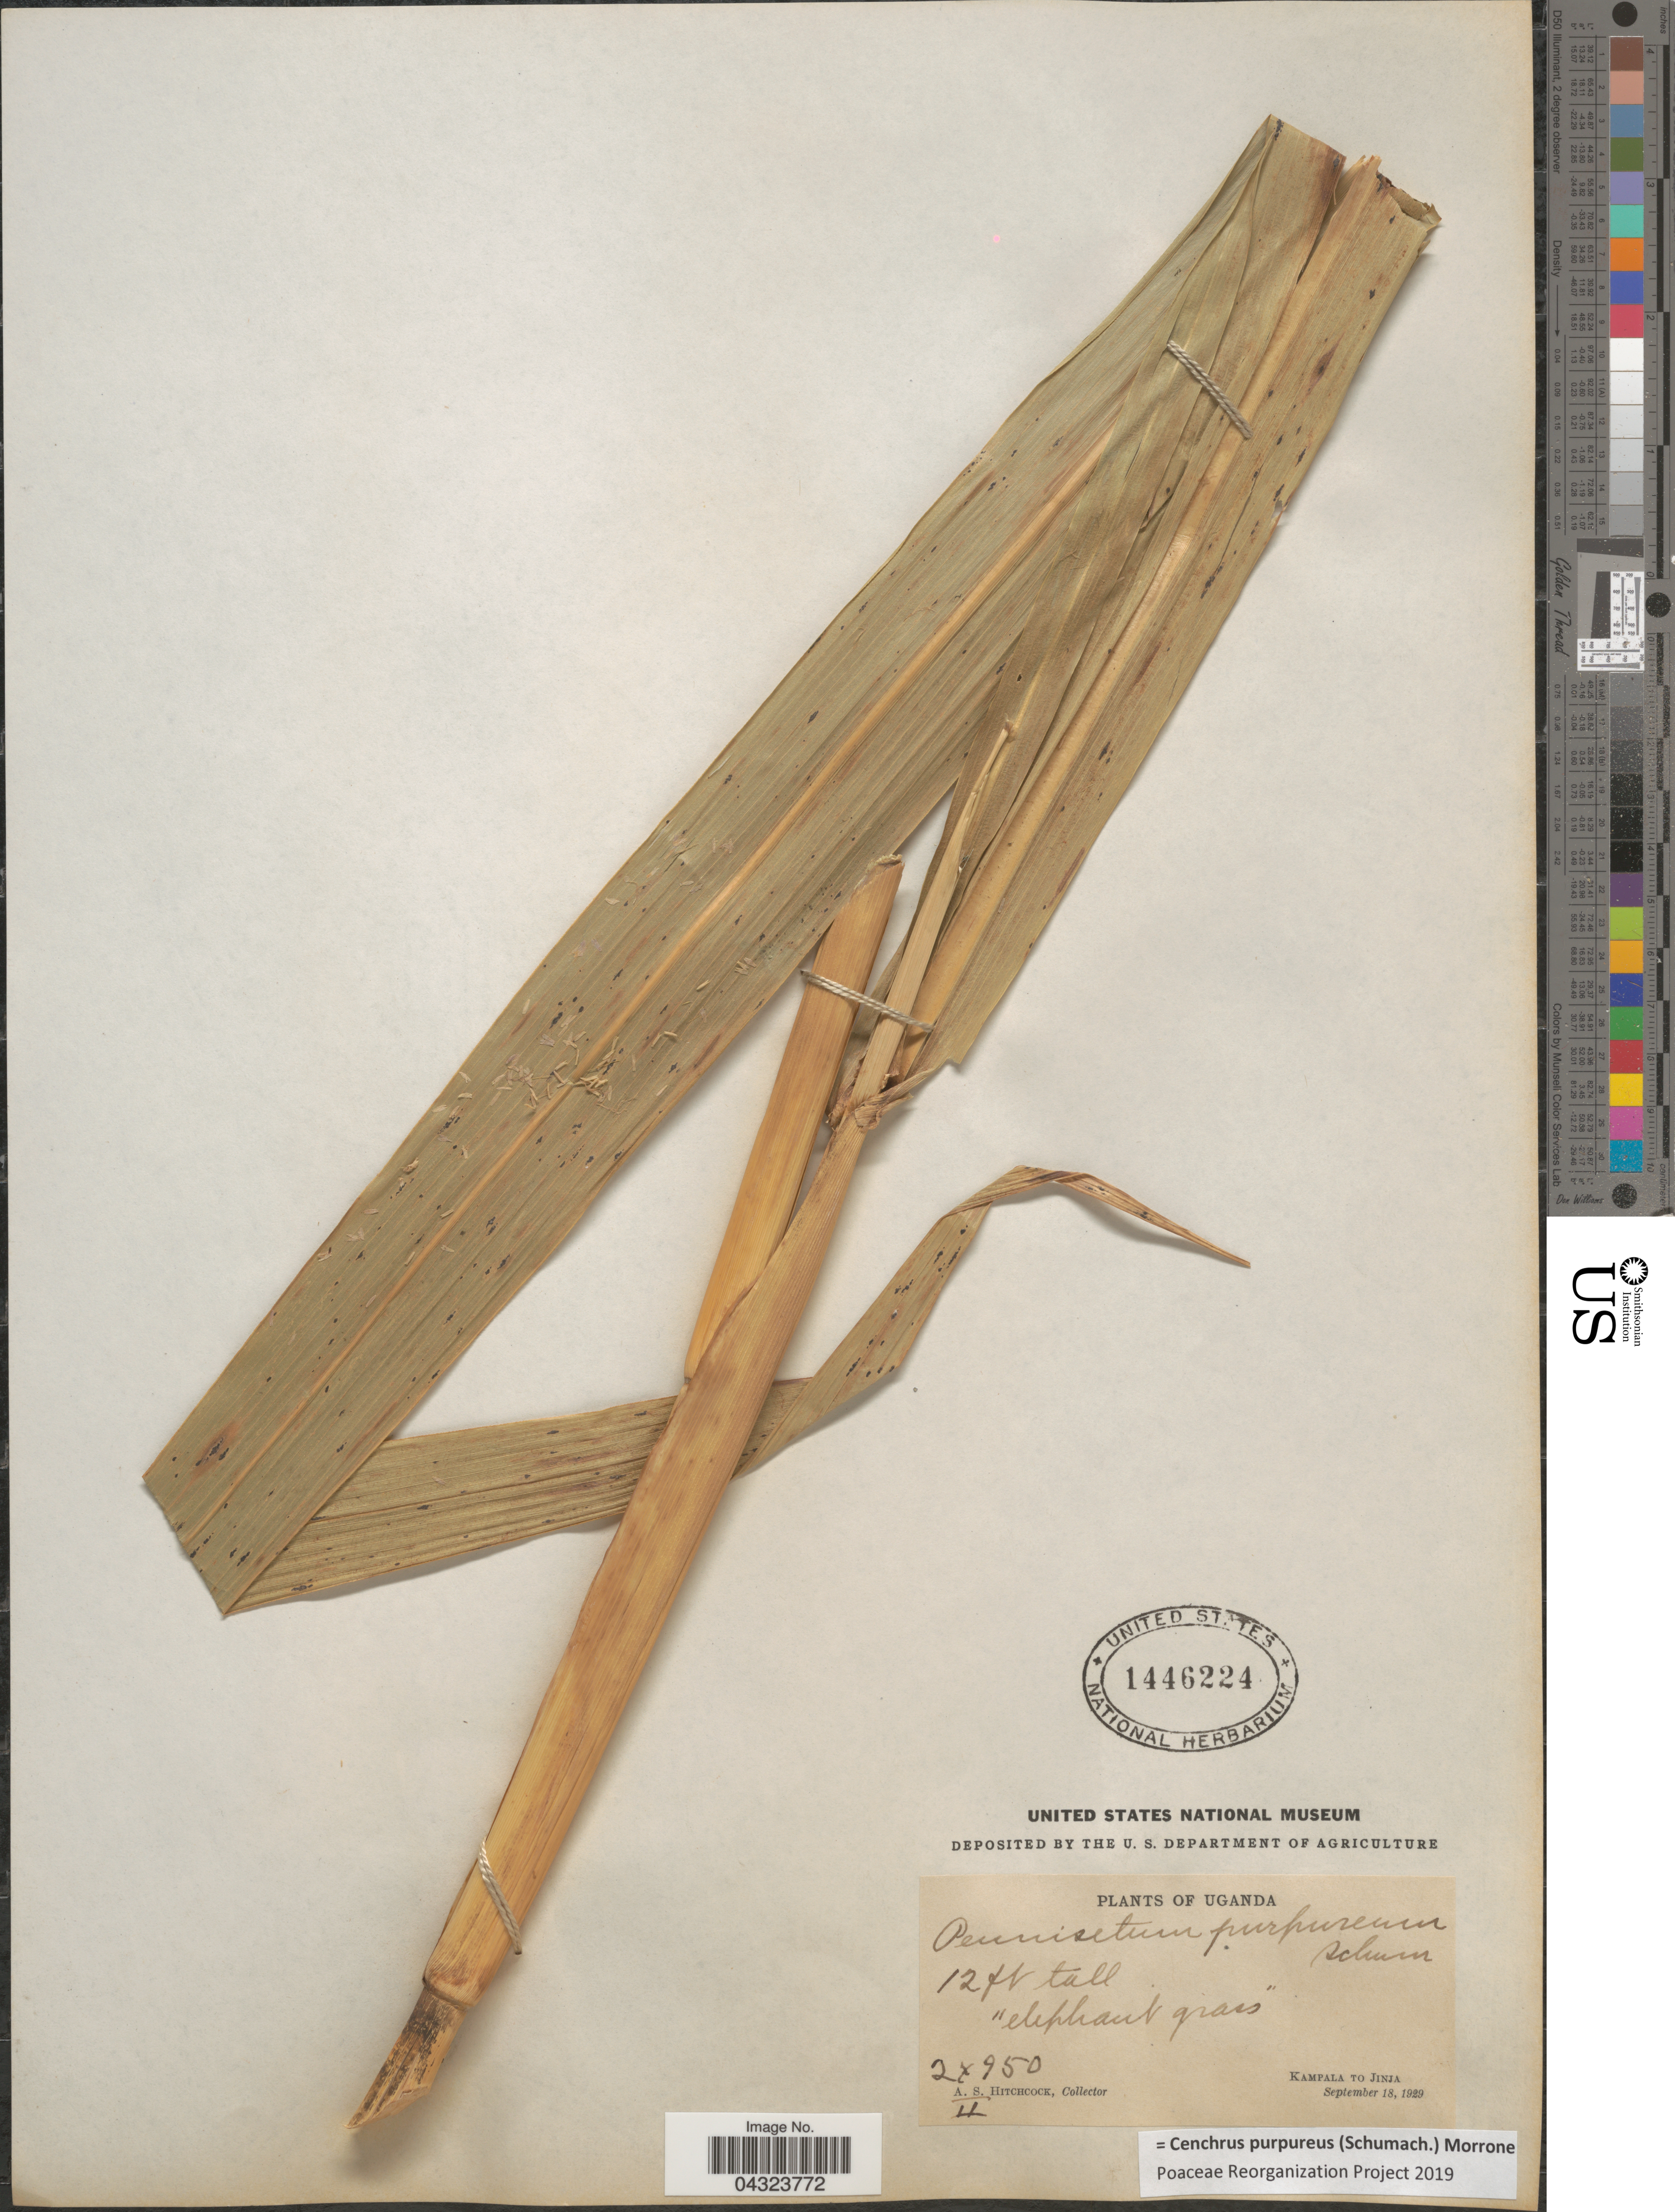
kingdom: Plantae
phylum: Tracheophyta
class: Liliopsida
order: Poales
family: Poaceae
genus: Cenchrus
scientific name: Cenchrus purpureus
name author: (Schumach.) Morrone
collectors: A. S. Hitchcock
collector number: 24950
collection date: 1929-09-18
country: Uganda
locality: Kampala to Jinja.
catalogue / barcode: US 1446224